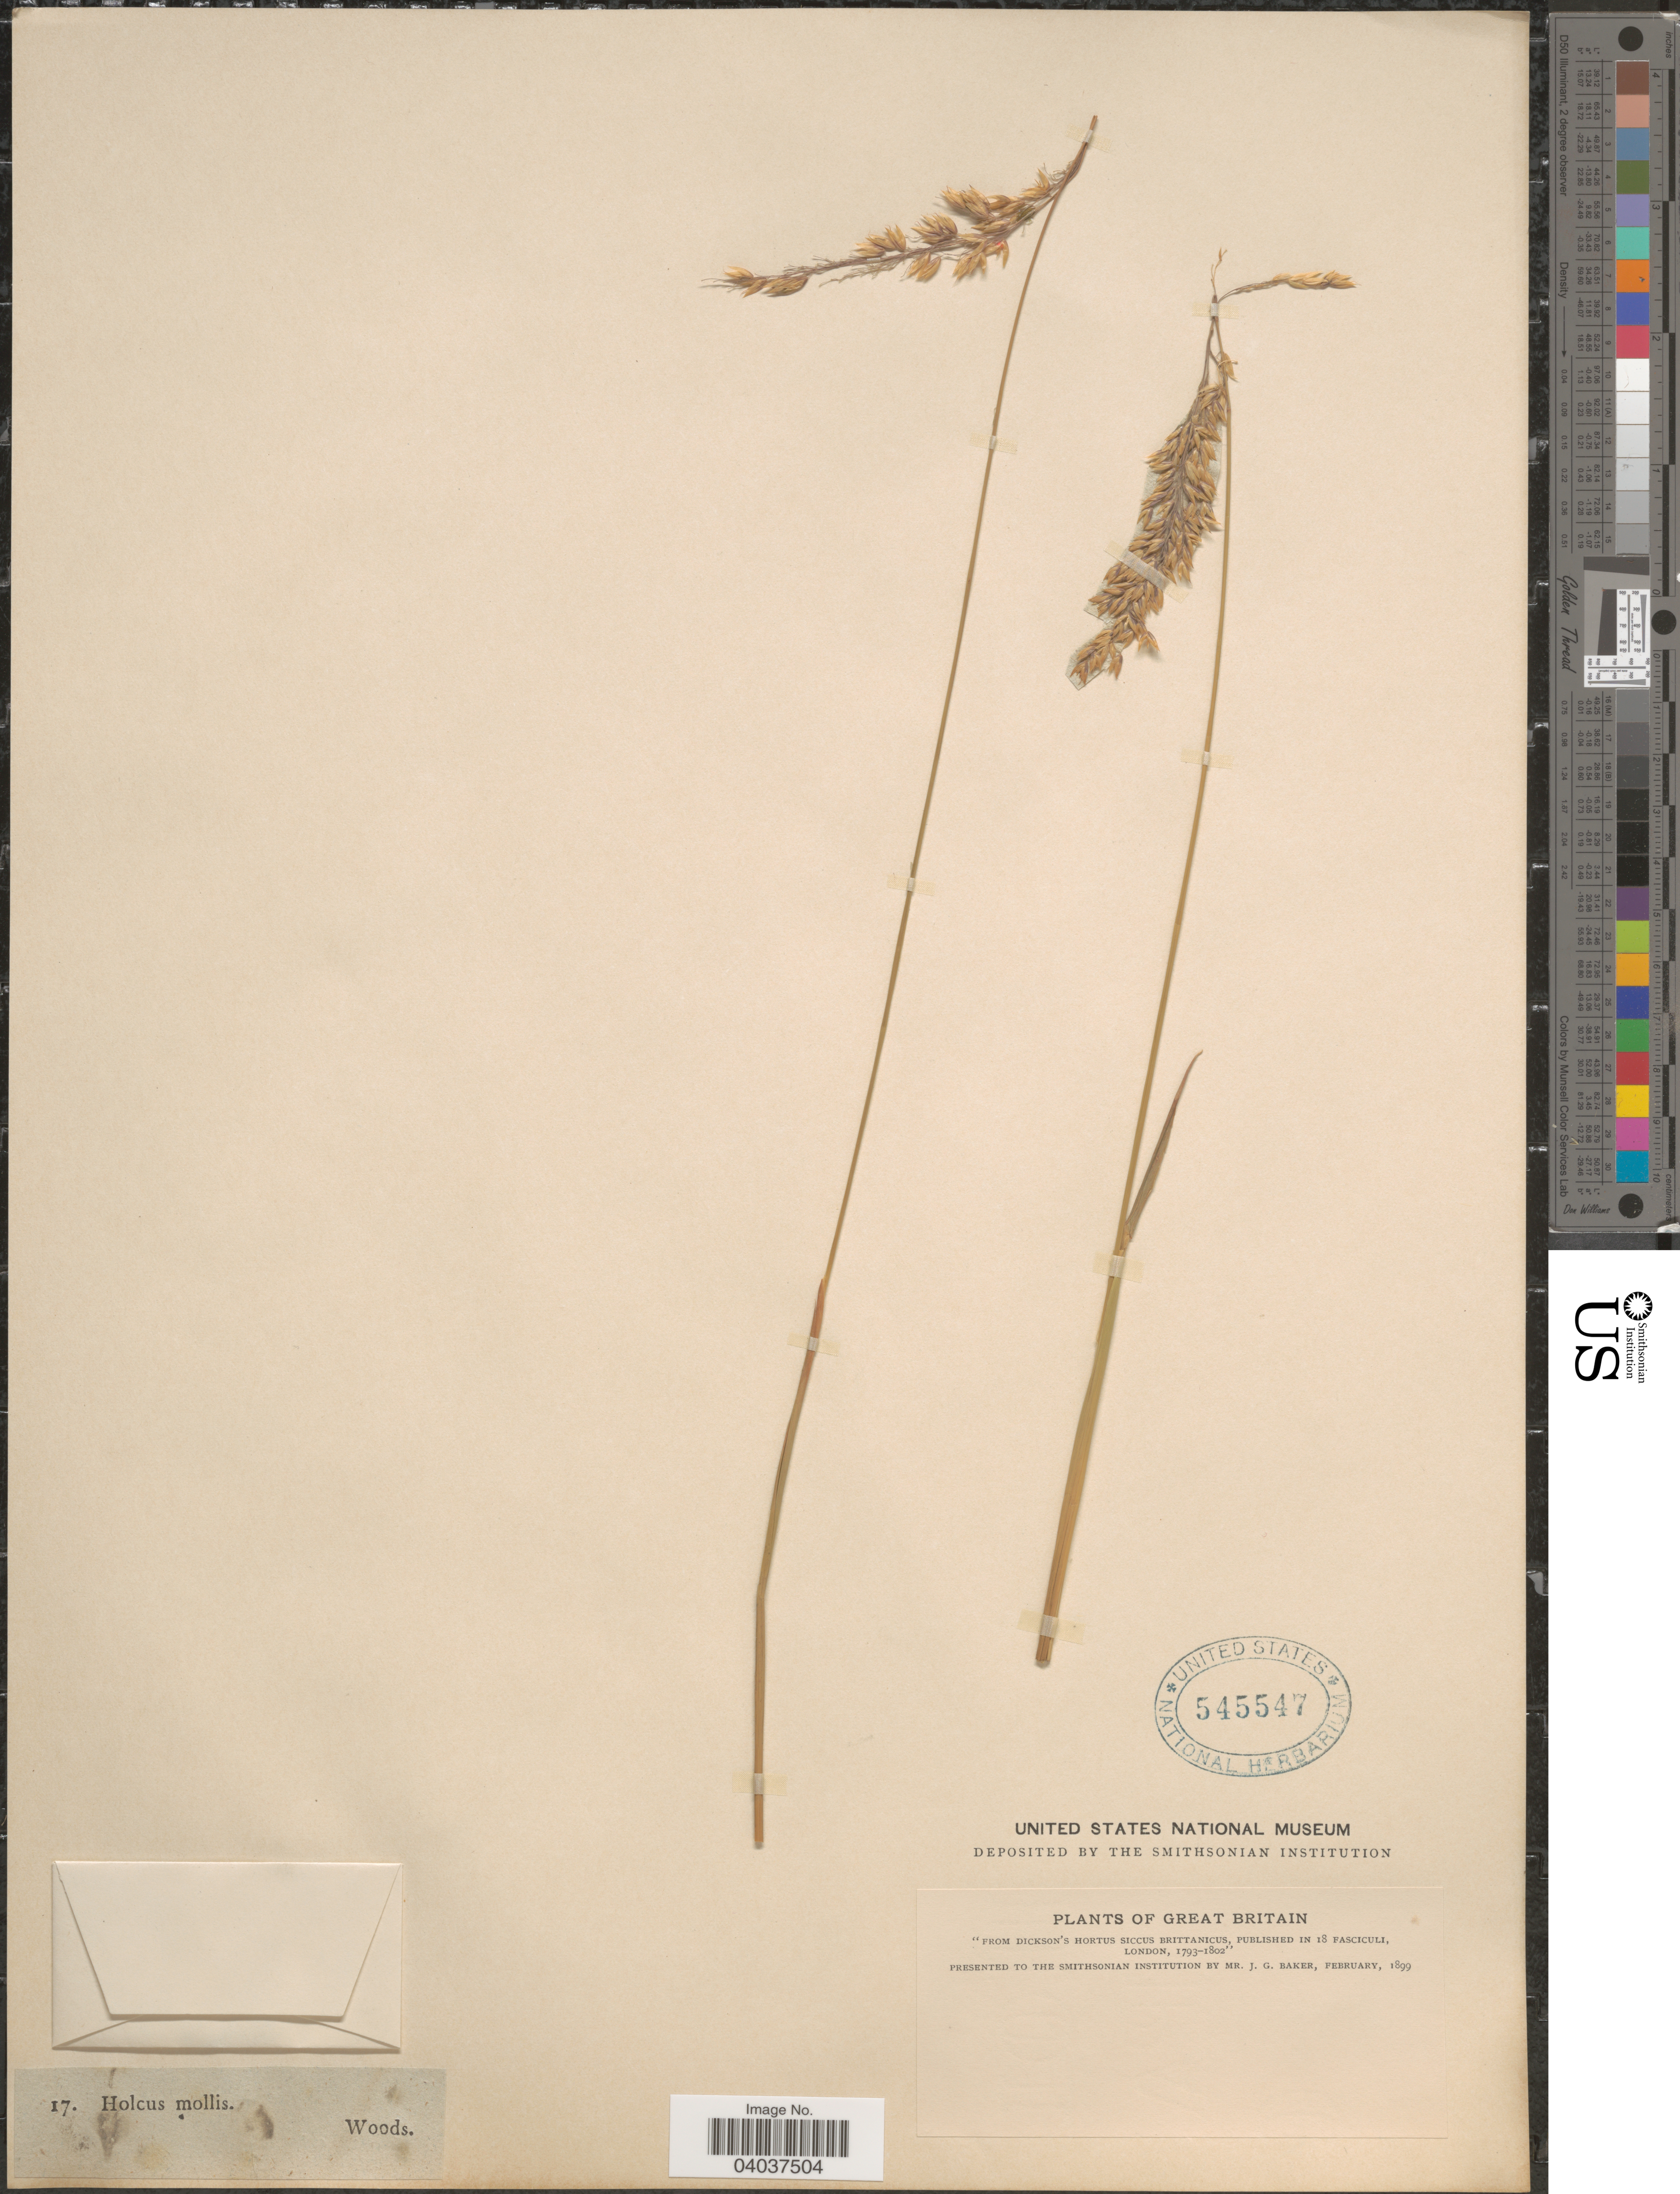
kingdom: Plantae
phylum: Tracheophyta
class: Liliopsida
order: Poales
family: Poaceae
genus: Holcus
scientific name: Holcus mollis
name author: L.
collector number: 17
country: United Kingdom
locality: Great Britain.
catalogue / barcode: US 545547